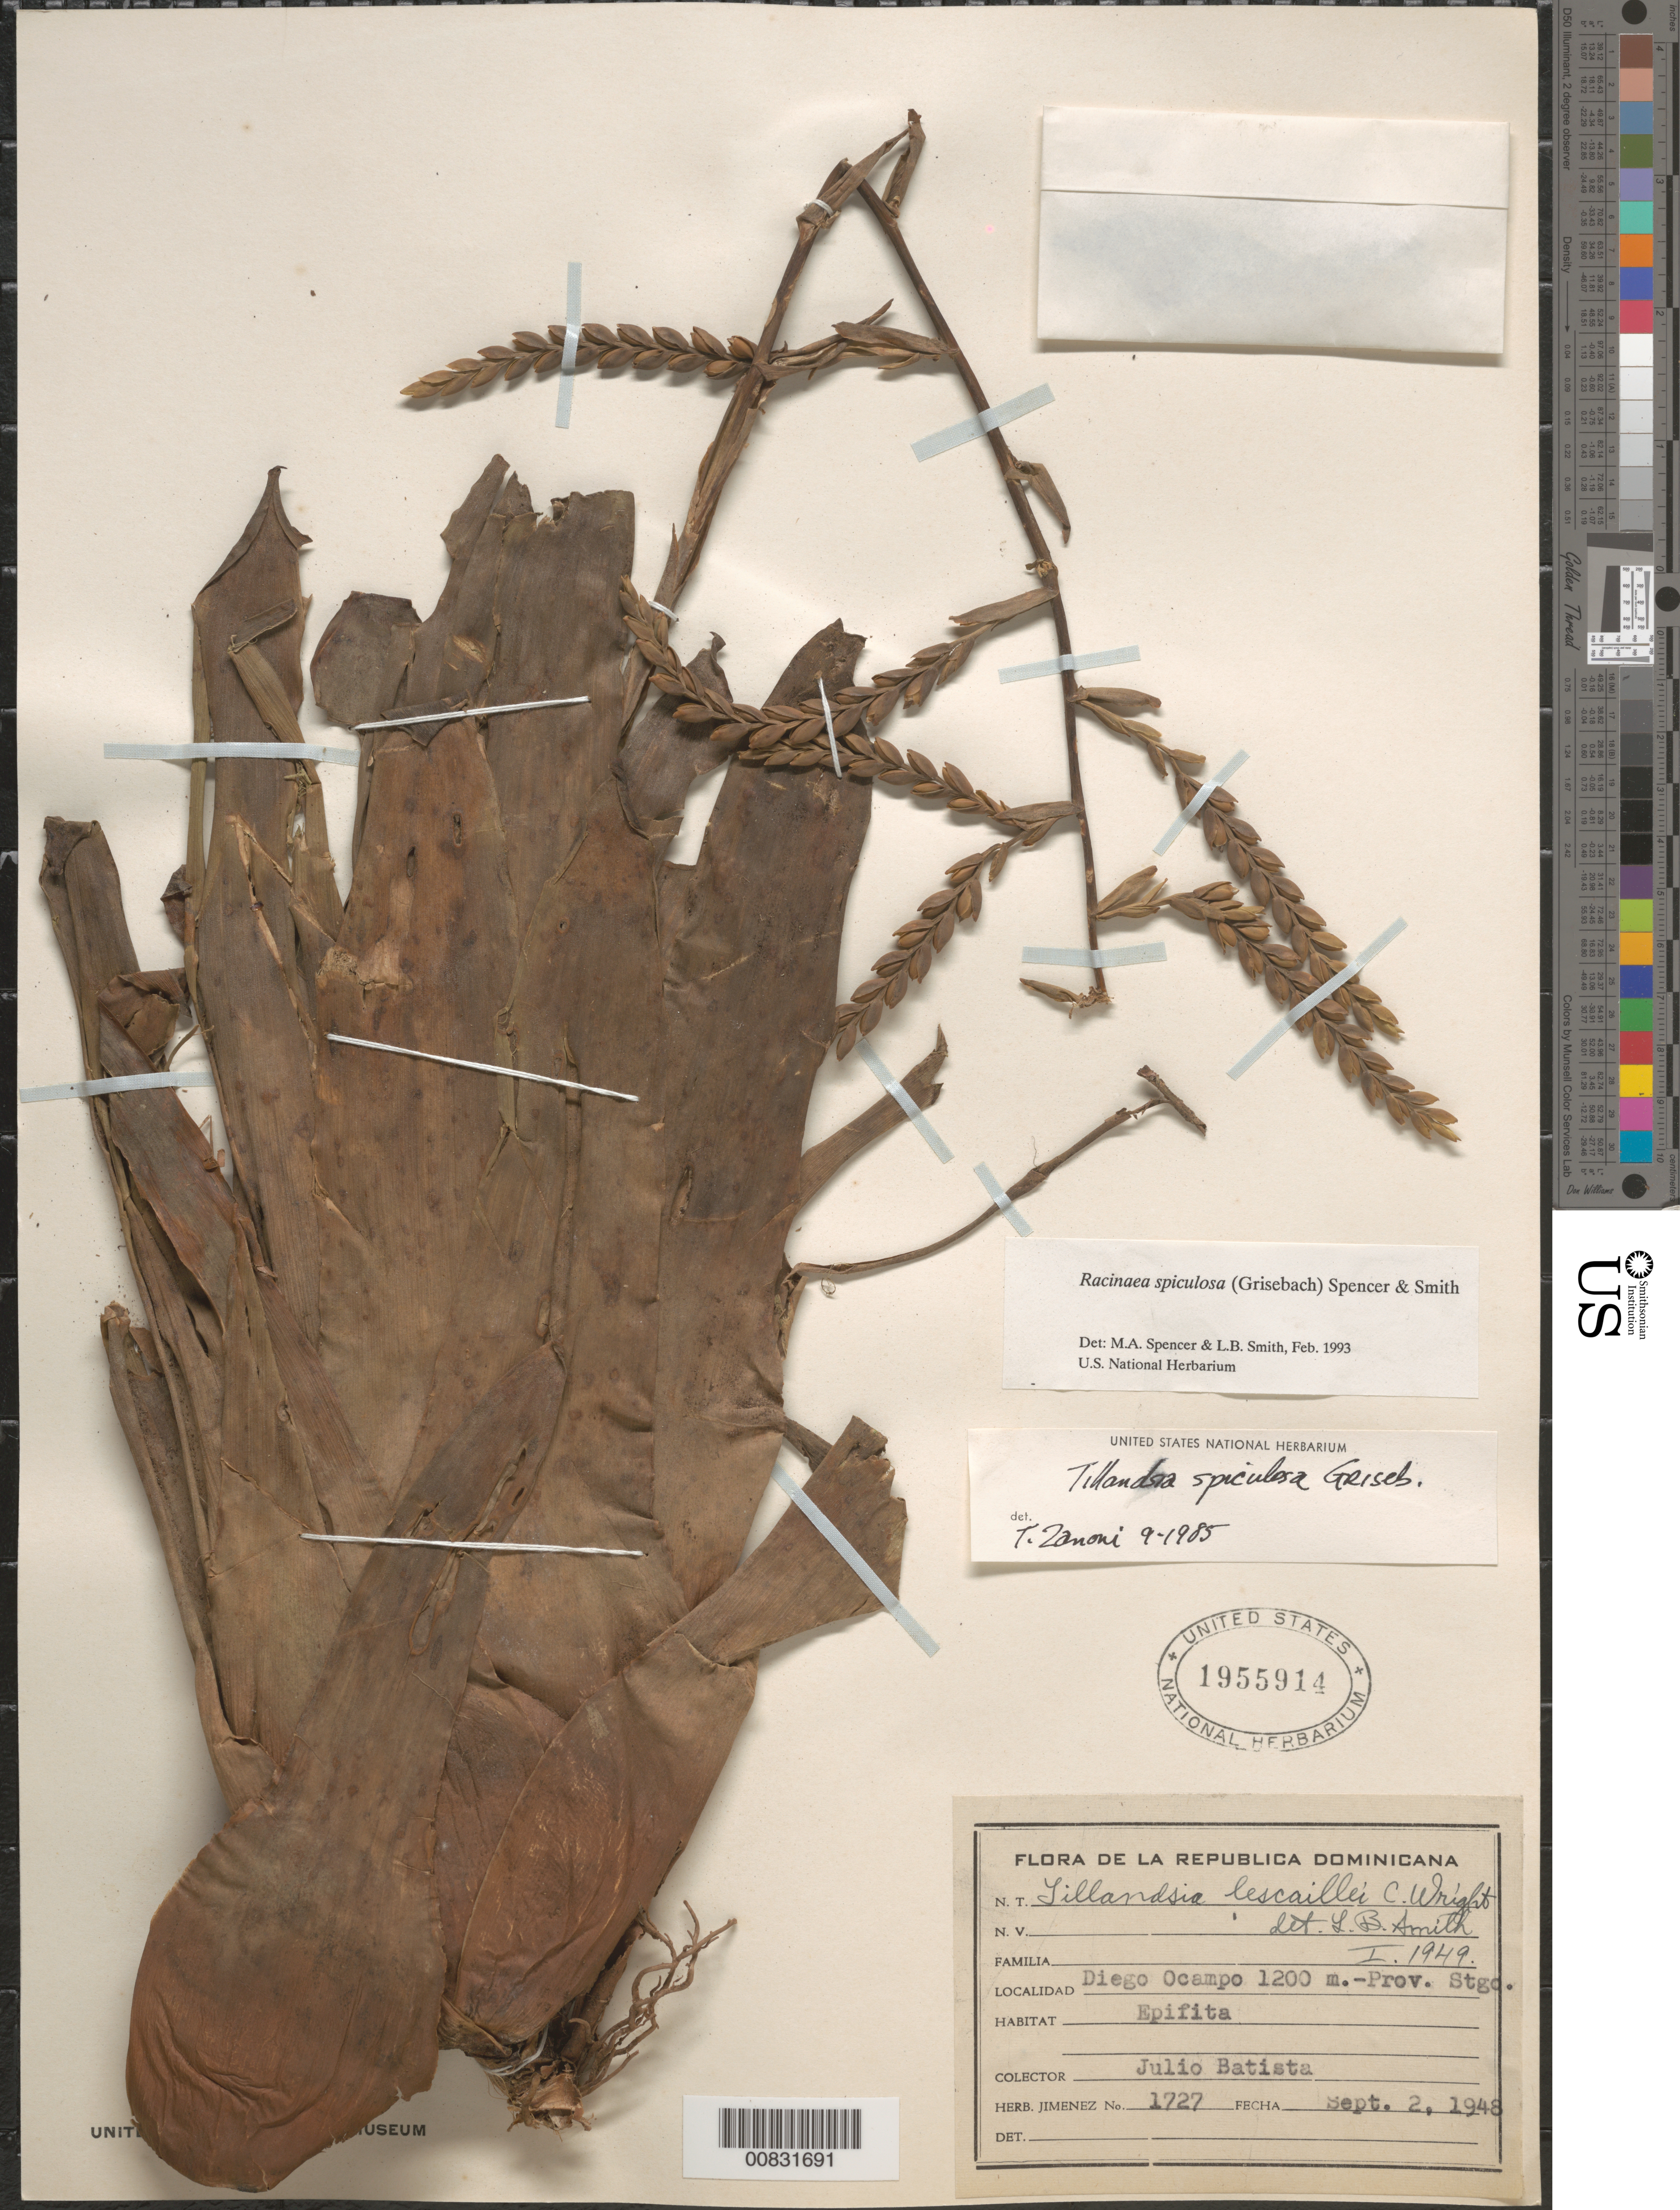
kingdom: Plantae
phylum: Tracheophyta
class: Liliopsida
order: Poales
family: Bromeliaceae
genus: Racinaea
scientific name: Racinaea spiculosa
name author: (Griseb.) M.A. Spencer & L.B. Sm.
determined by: Spencer, M. A.; Smith, L. B.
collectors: J. Batista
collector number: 1727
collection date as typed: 02 Sep 1948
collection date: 1948-09-02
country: Dominican Republic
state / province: Santiago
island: Hispaniola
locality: Diego Ocampo, Prov. Stgo.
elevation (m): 1200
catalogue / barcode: US 1955914